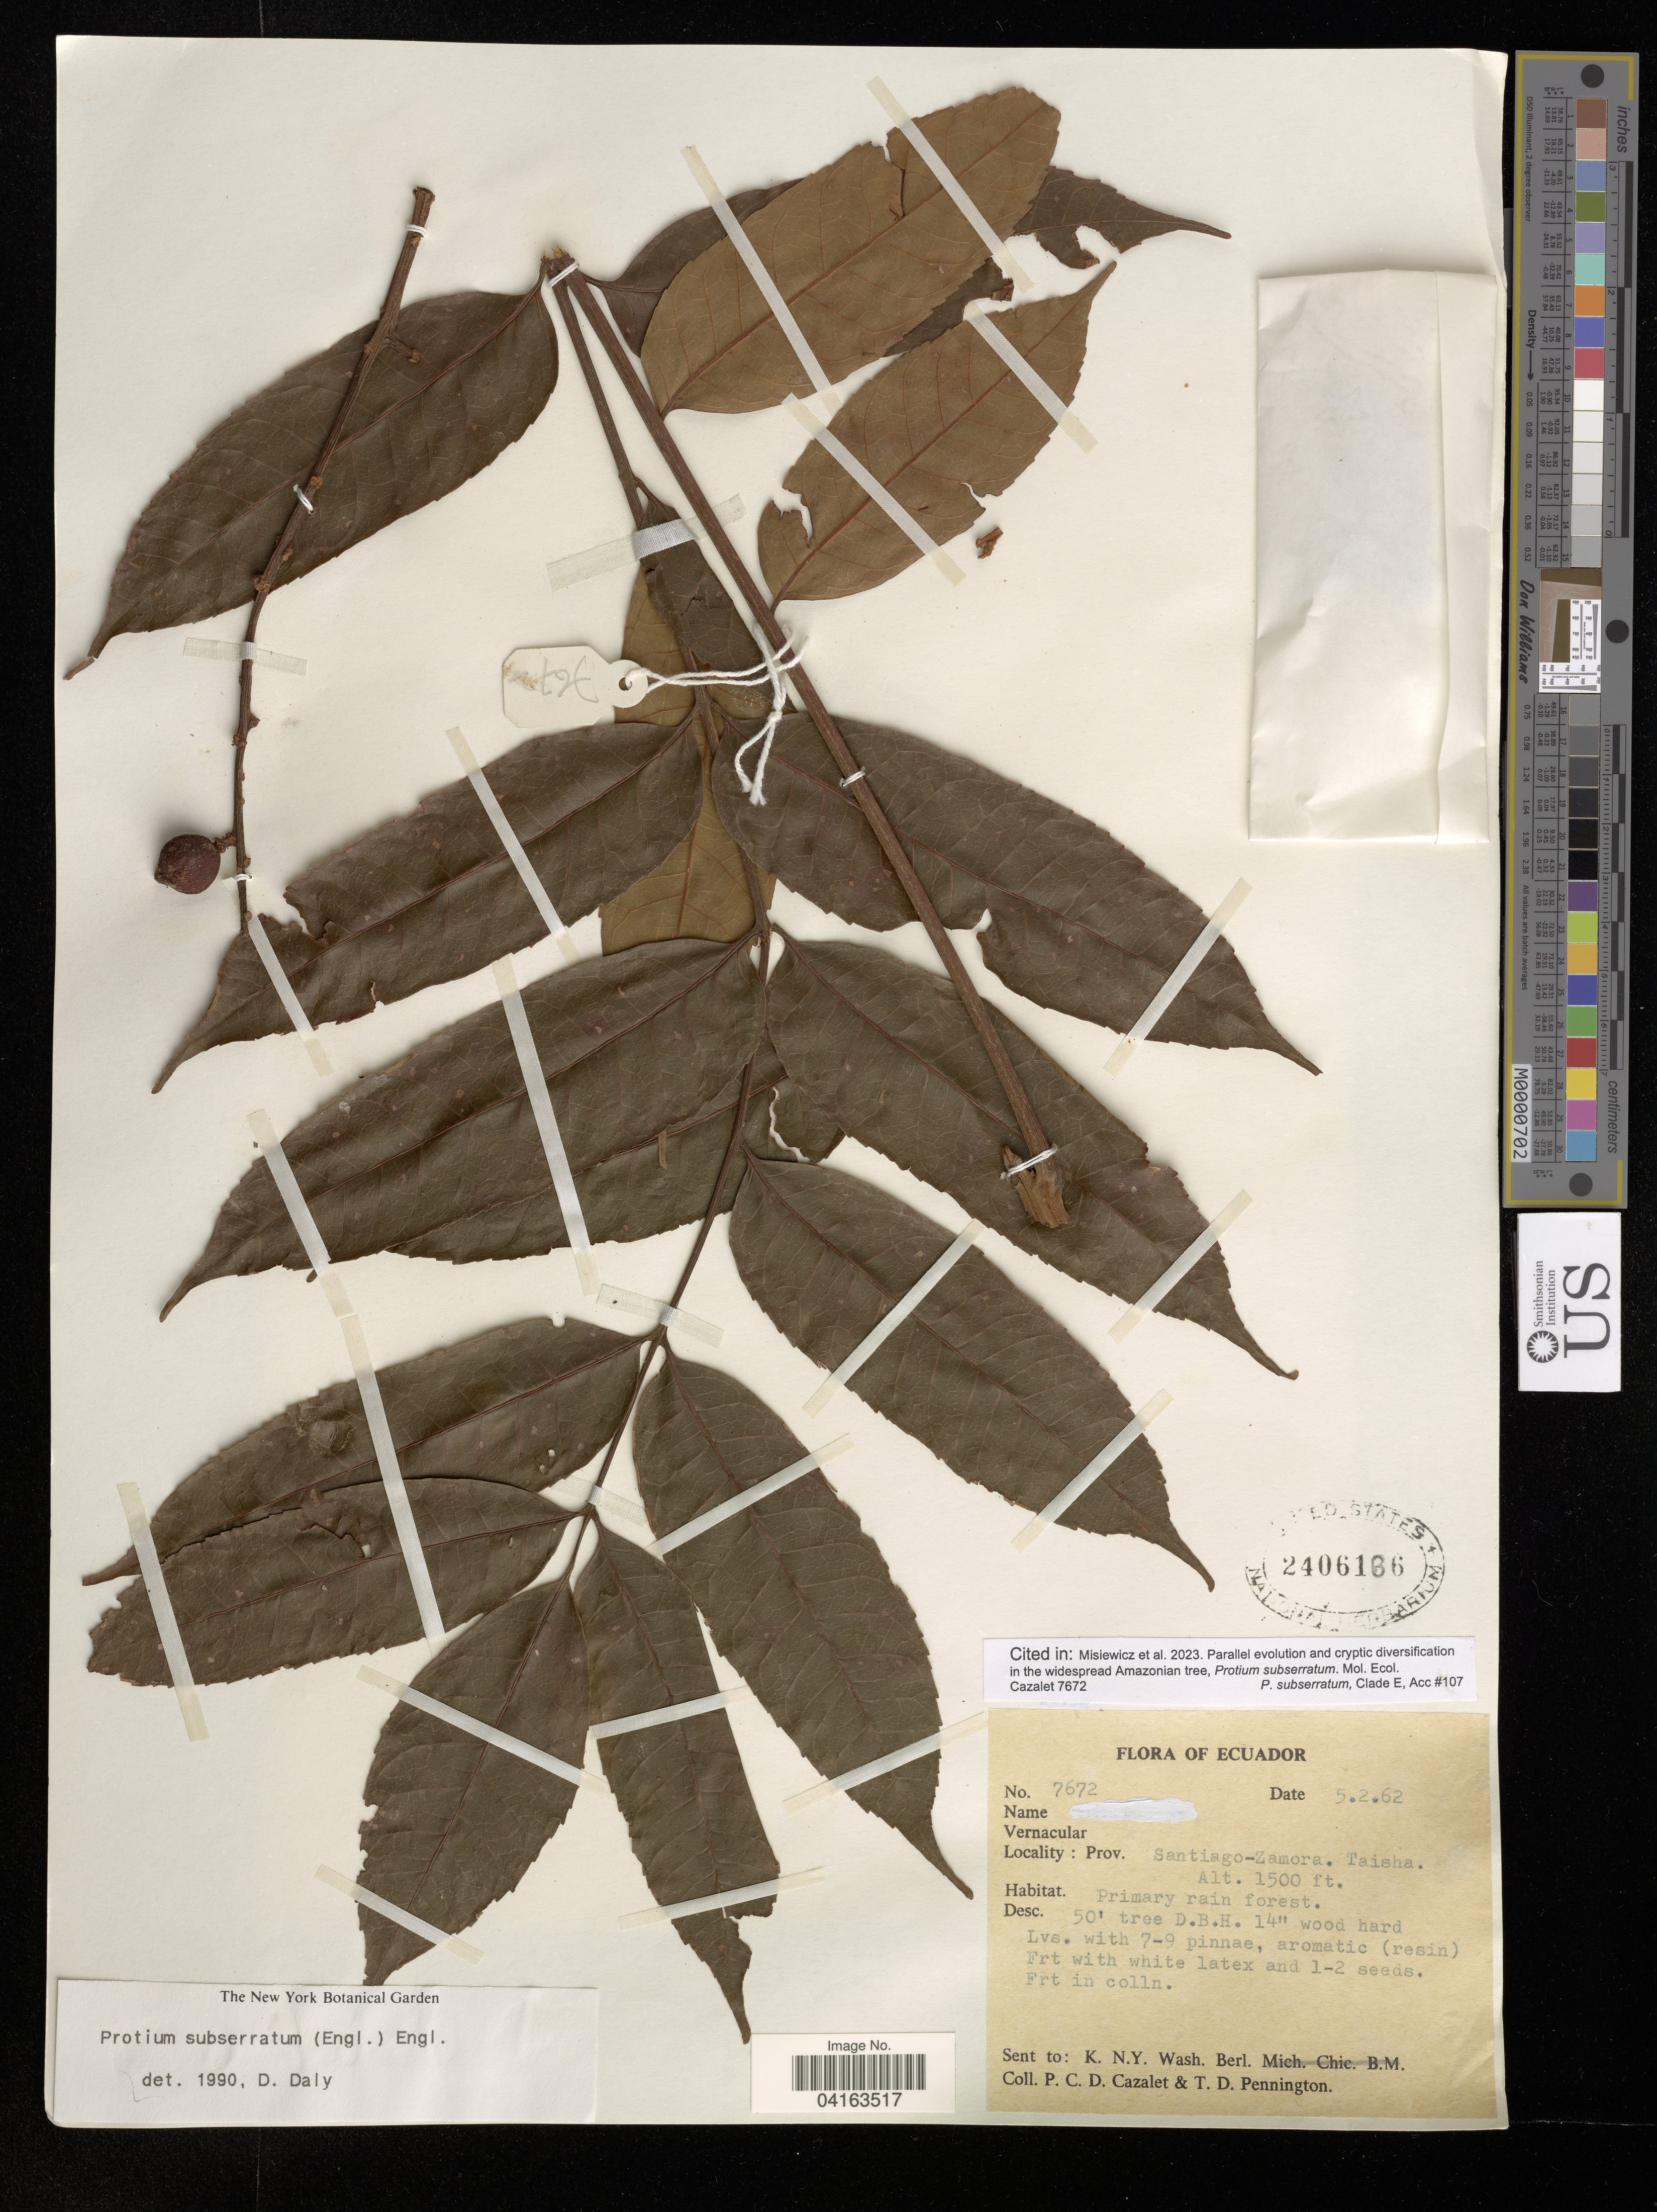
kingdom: Plantae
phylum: Tracheophyta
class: Magnoliopsida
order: Sapindales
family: Burseraceae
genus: Protium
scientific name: Protium subserratum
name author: (Engl.) Engl.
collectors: P. C. D. Cazalet & T. D. Pennington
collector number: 7672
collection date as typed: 62 FEB 5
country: Ecuador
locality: Prov. Santiago-Zamora. Taisha.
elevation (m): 457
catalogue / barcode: US 246186